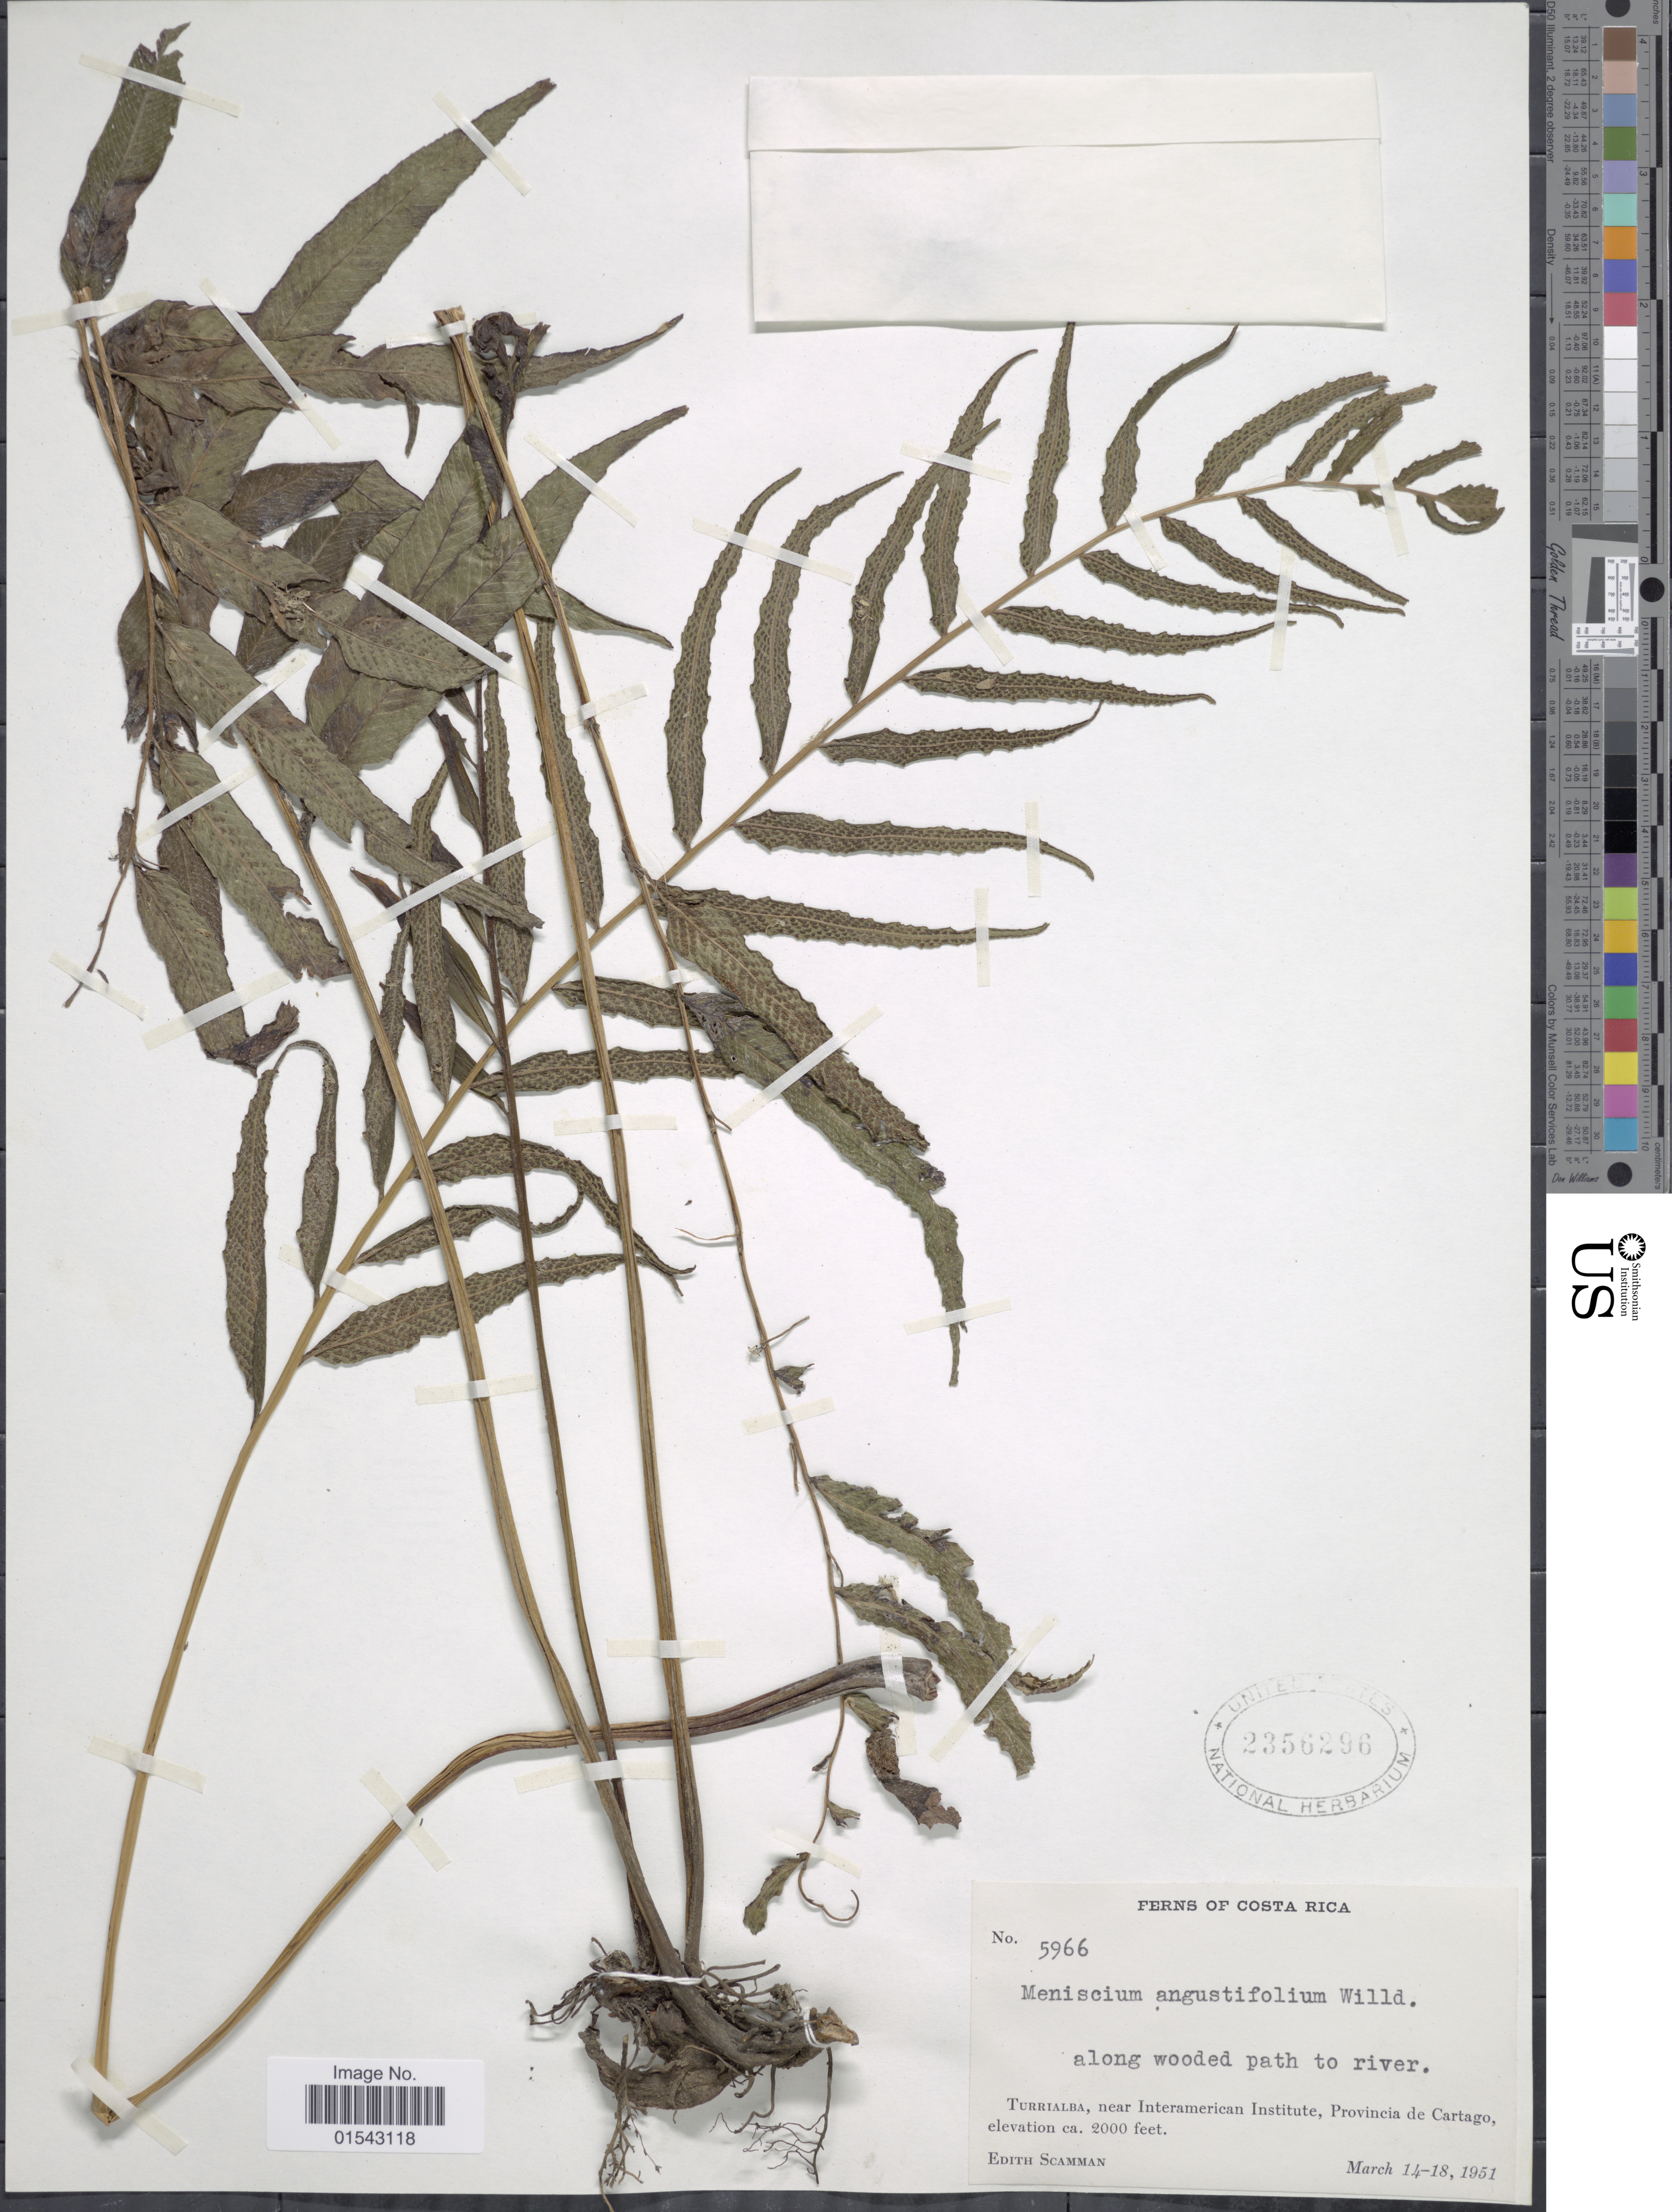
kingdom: Plantae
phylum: Tracheophyta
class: Polypodiopsida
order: Polypodiales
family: Thelypteridaceae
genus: Meniscium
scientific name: Meniscium angustifolium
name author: Willd.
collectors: E. Scamman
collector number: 5966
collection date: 1951-03-14/1951-03-18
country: Costa Rica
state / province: Cartago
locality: Turrialba, near interamerican Institute, Provincia de Cartago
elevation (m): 610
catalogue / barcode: US 2356296